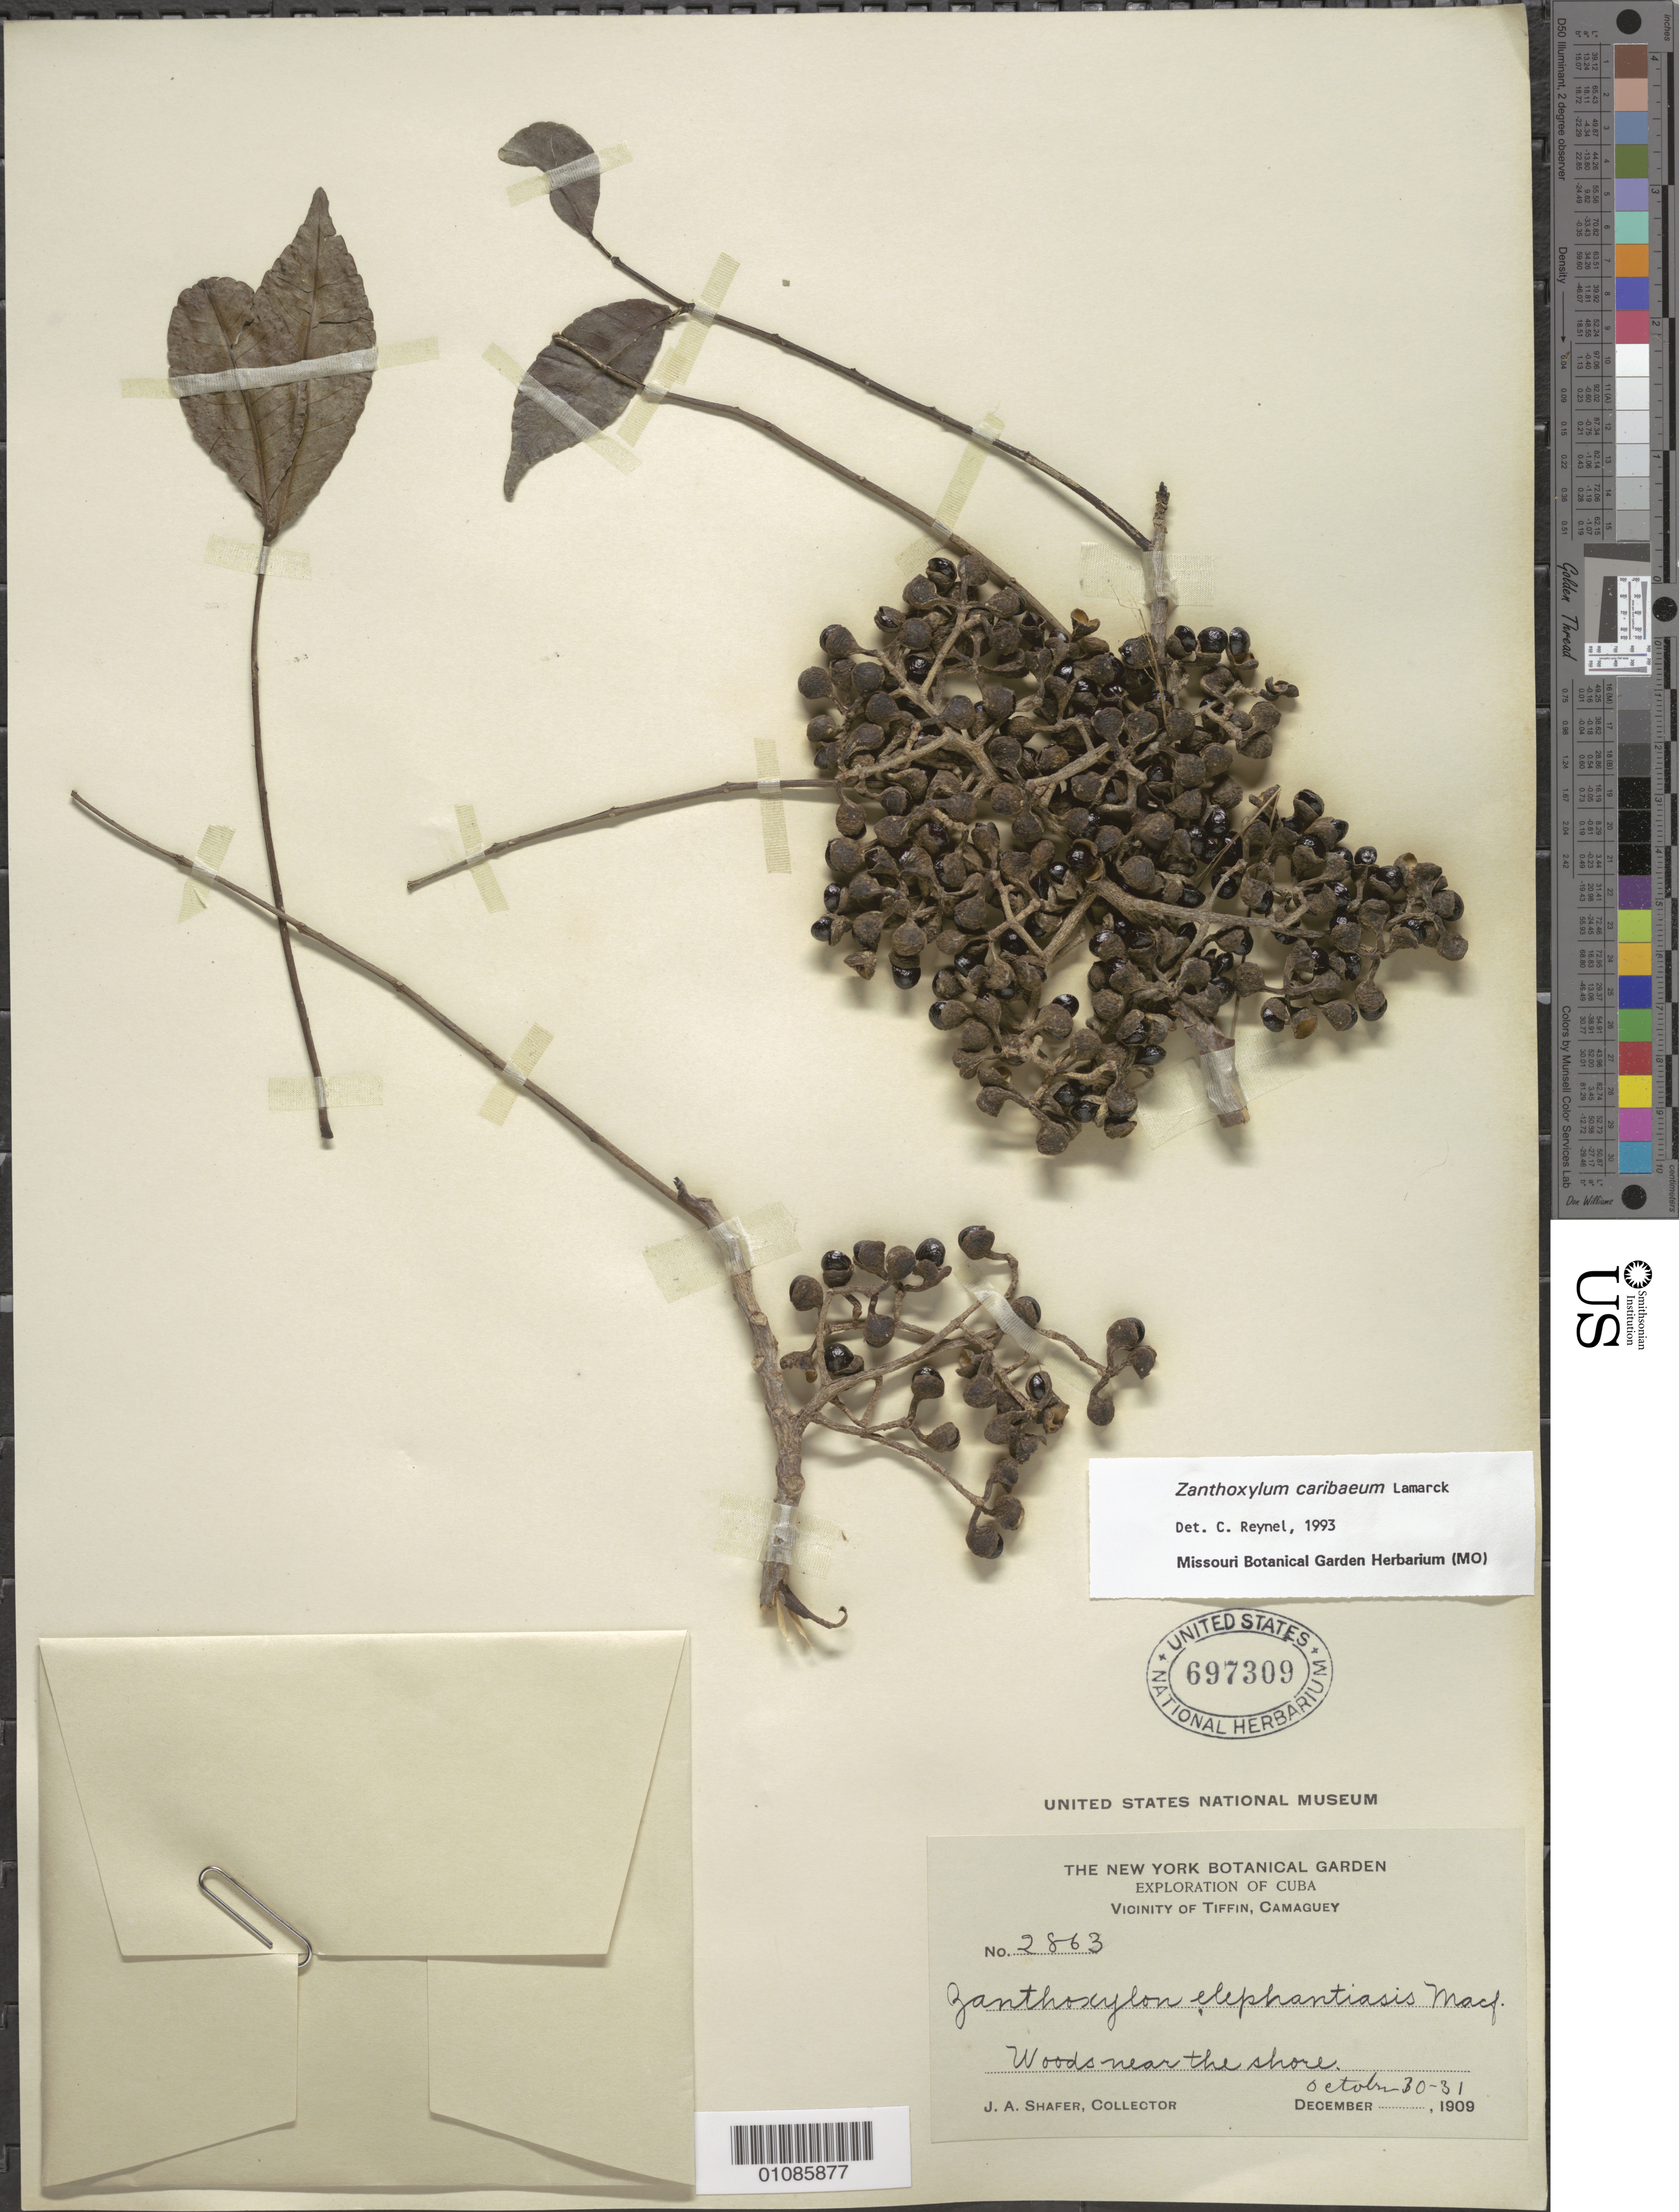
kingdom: Plantae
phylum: Tracheophyta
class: Magnoliopsida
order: Sapindales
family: Rutaceae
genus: Zanthoxylum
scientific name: Zanthoxylum caribaeum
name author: Lam.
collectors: J. A. Shafer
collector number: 2863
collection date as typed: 30 Oct 1909 to 31 Oct 1909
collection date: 1909-10-30/1909-10-31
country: Cuba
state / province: Camagüey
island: Cuba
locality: Camagüey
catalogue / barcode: US 697309